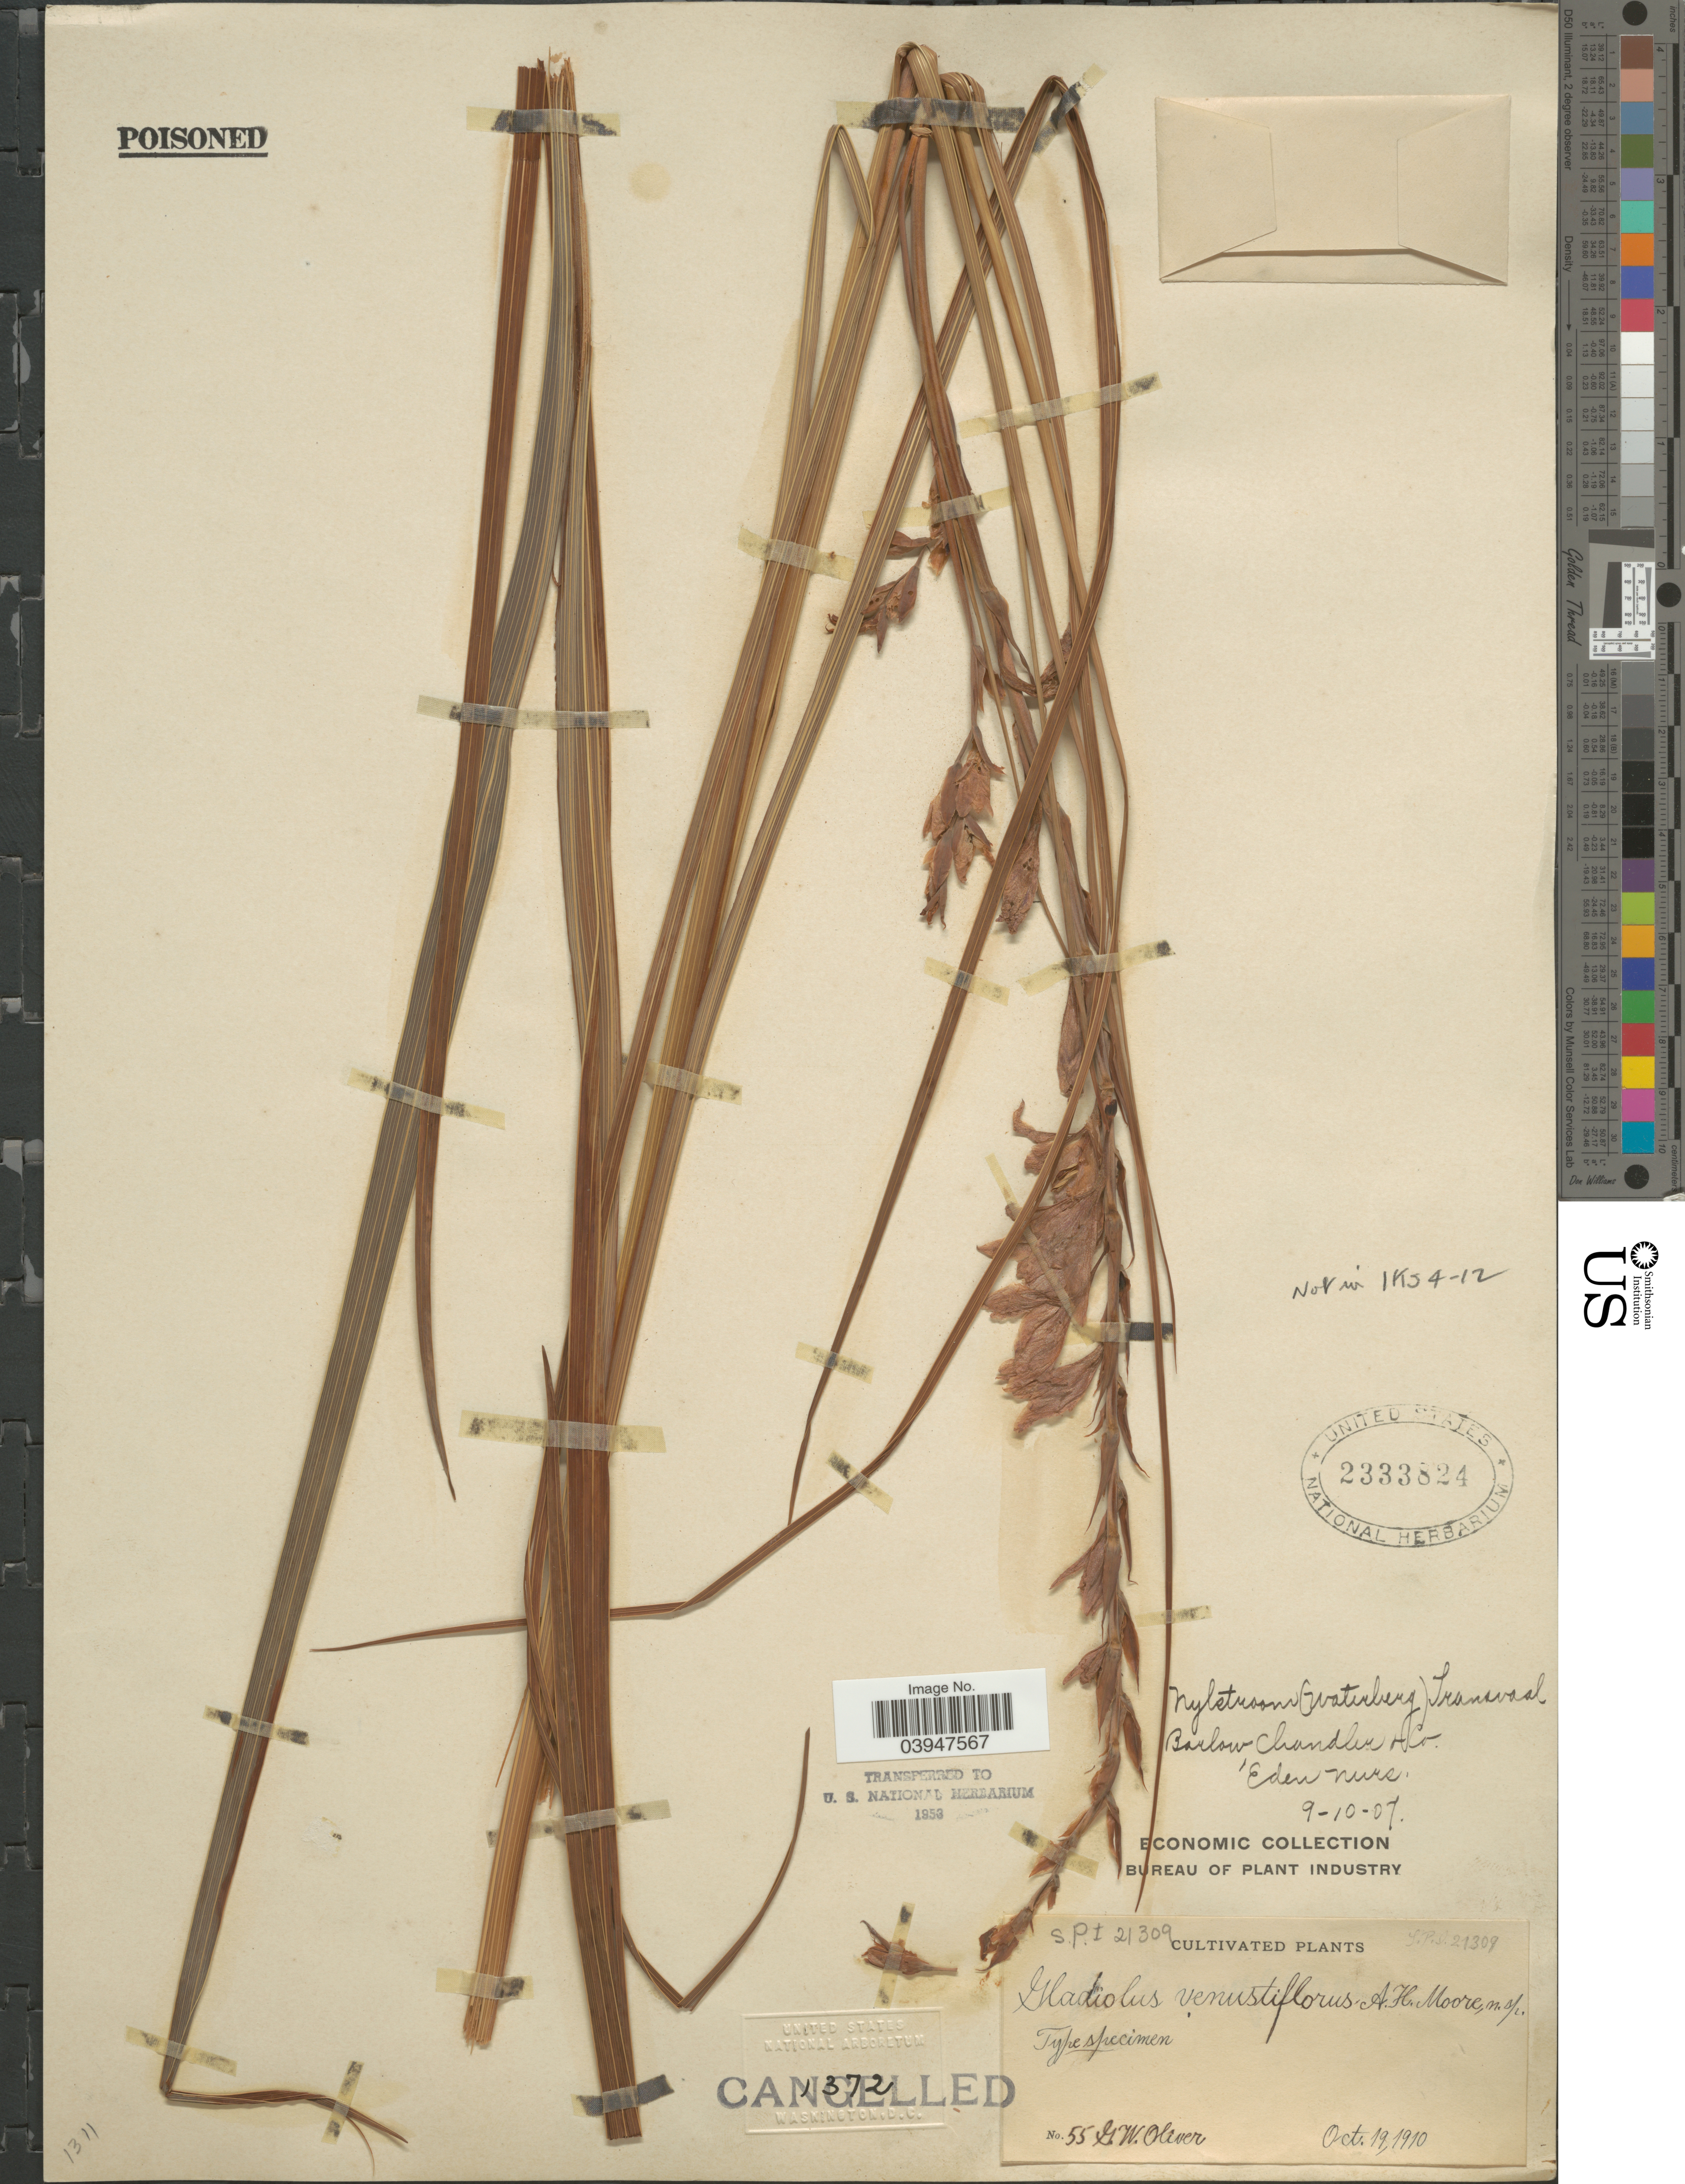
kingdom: Plantae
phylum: Tracheophyta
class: Liliopsida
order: Asparagales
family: Iridaceae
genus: Gladiolus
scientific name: Gladiolus sp.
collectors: G. W. Oliver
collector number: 55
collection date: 1910-10-19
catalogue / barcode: US 2333824